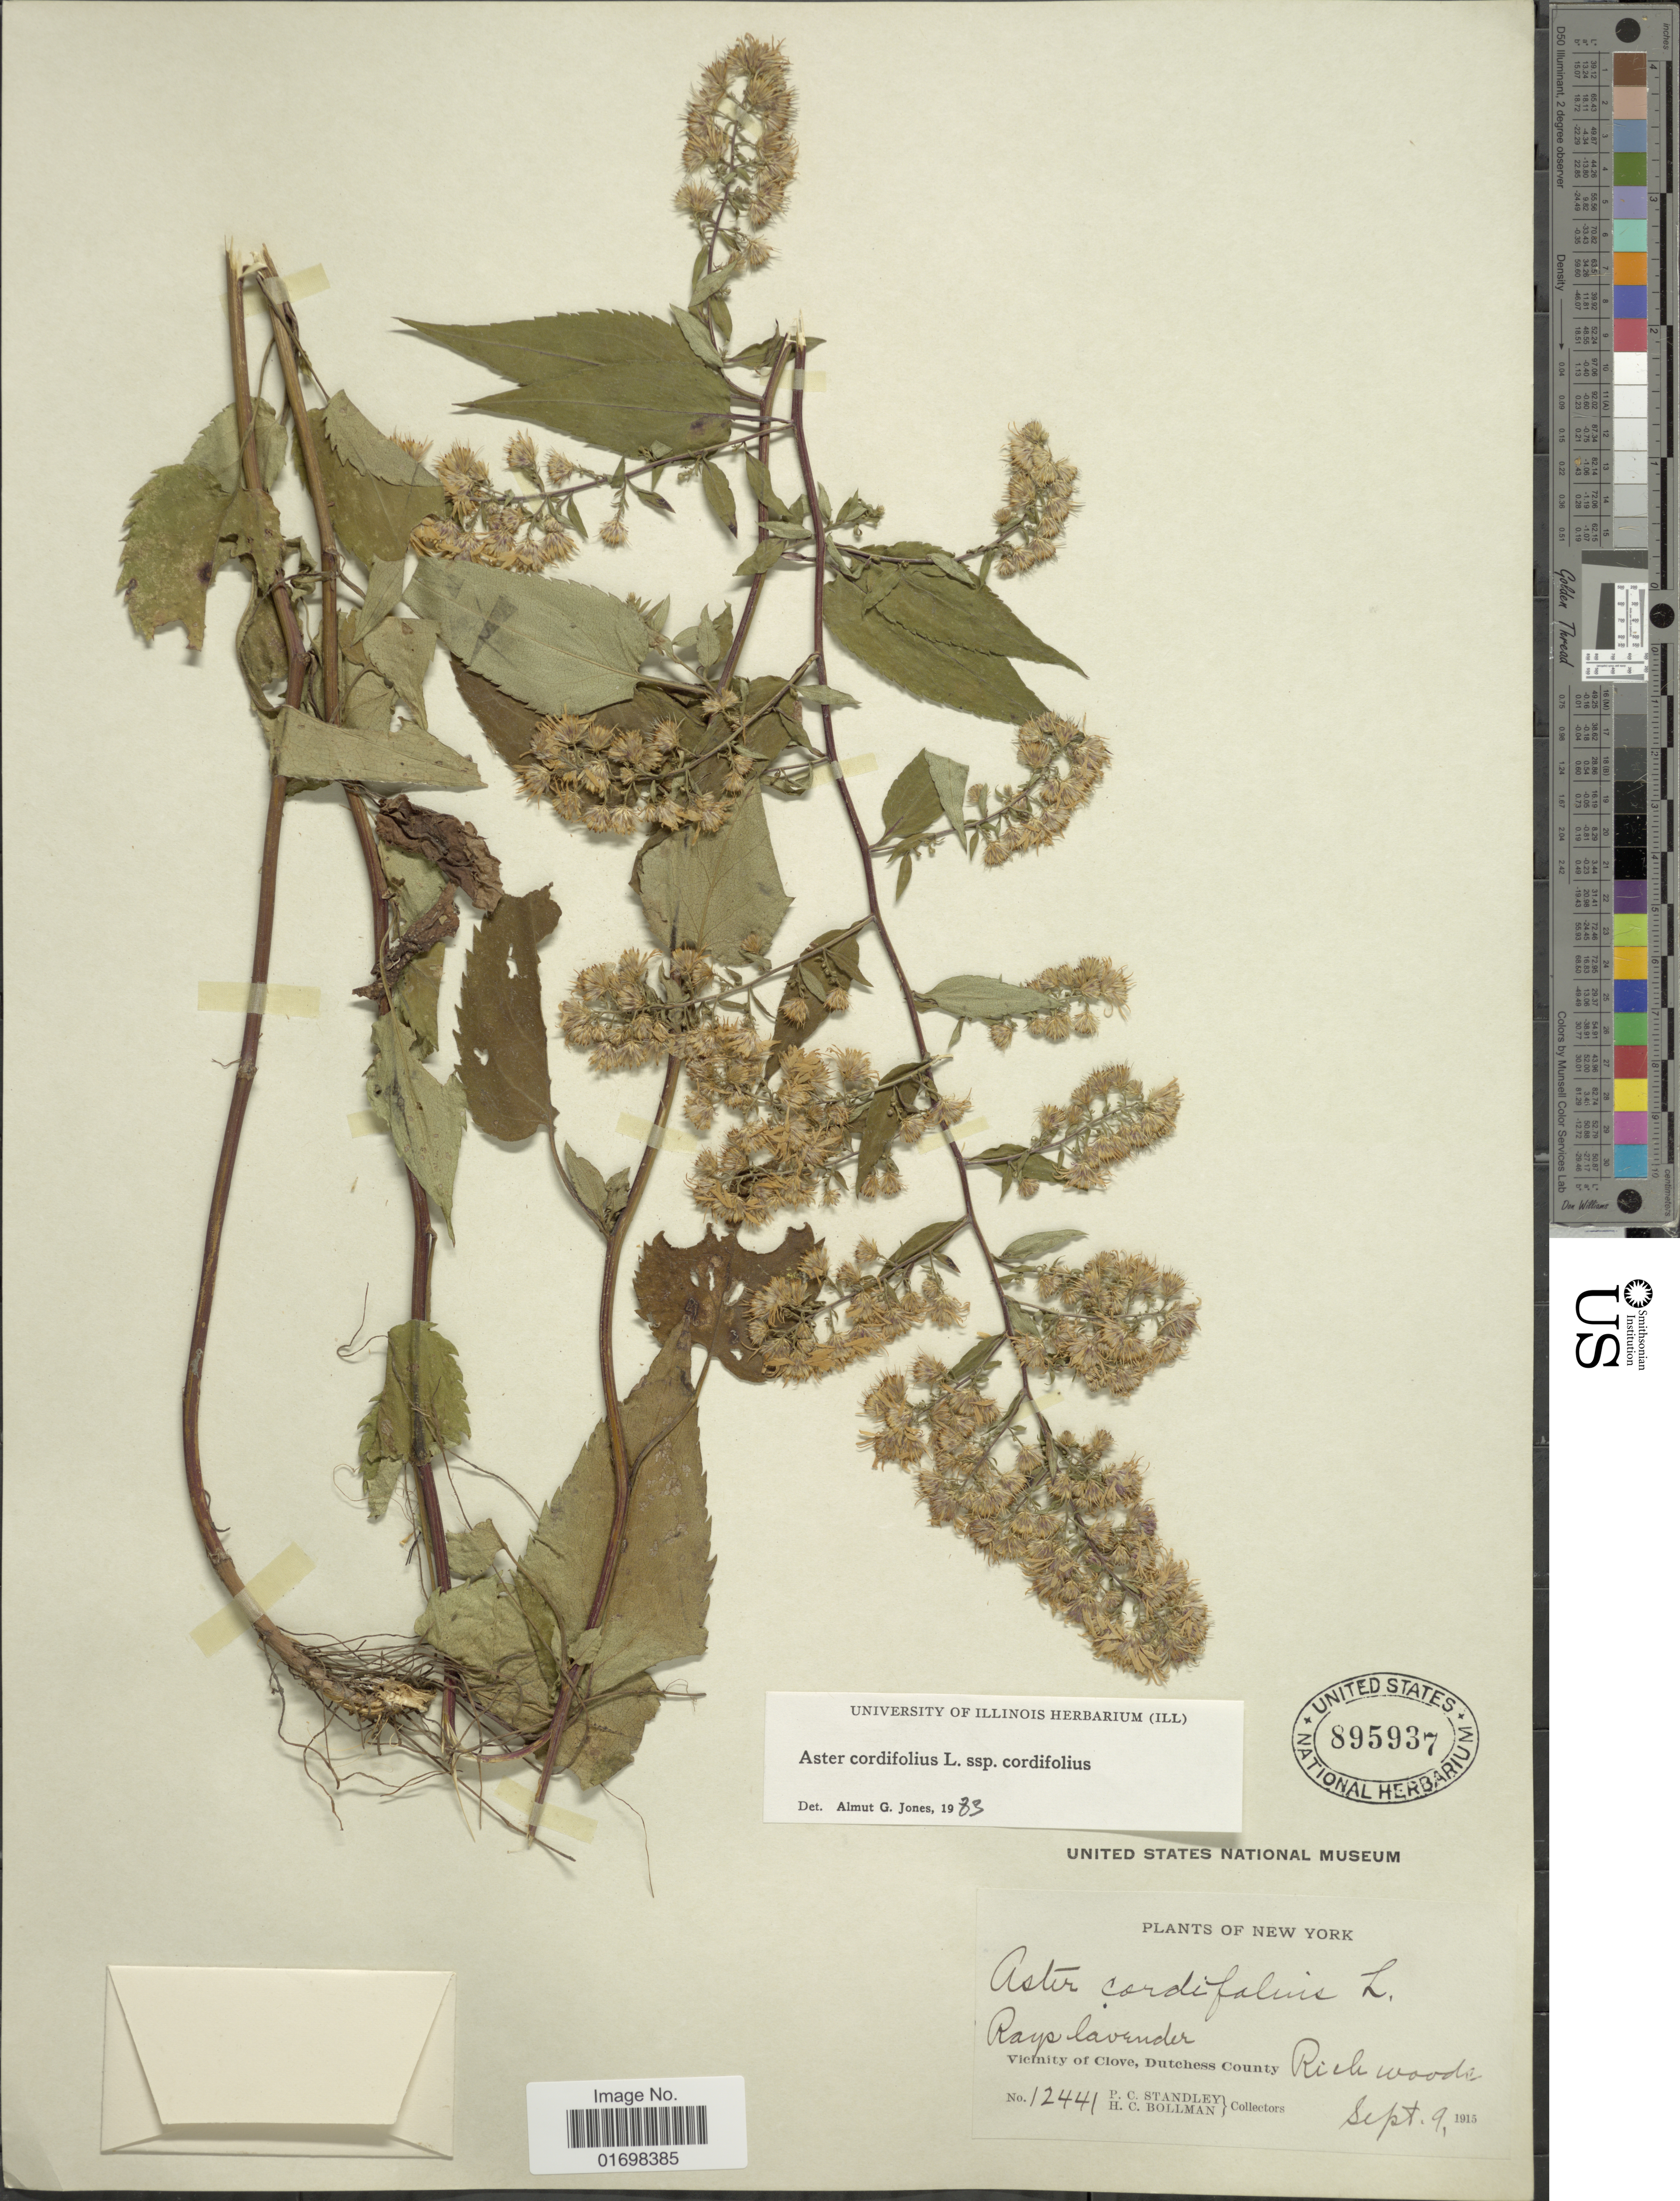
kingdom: Plantae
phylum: Tracheophyta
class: Magnoliopsida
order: Asterales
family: Asteraceae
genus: Symphyotrichum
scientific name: Symphyotrichum cordifolium var. cordifolium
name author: (L.) G.L. Nesom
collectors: P. C. Standley & H. C. Bollman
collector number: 12441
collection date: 1915-09-09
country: United States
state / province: New York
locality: New York, Vicinity of Clove, Dutchess County.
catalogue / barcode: US 895937